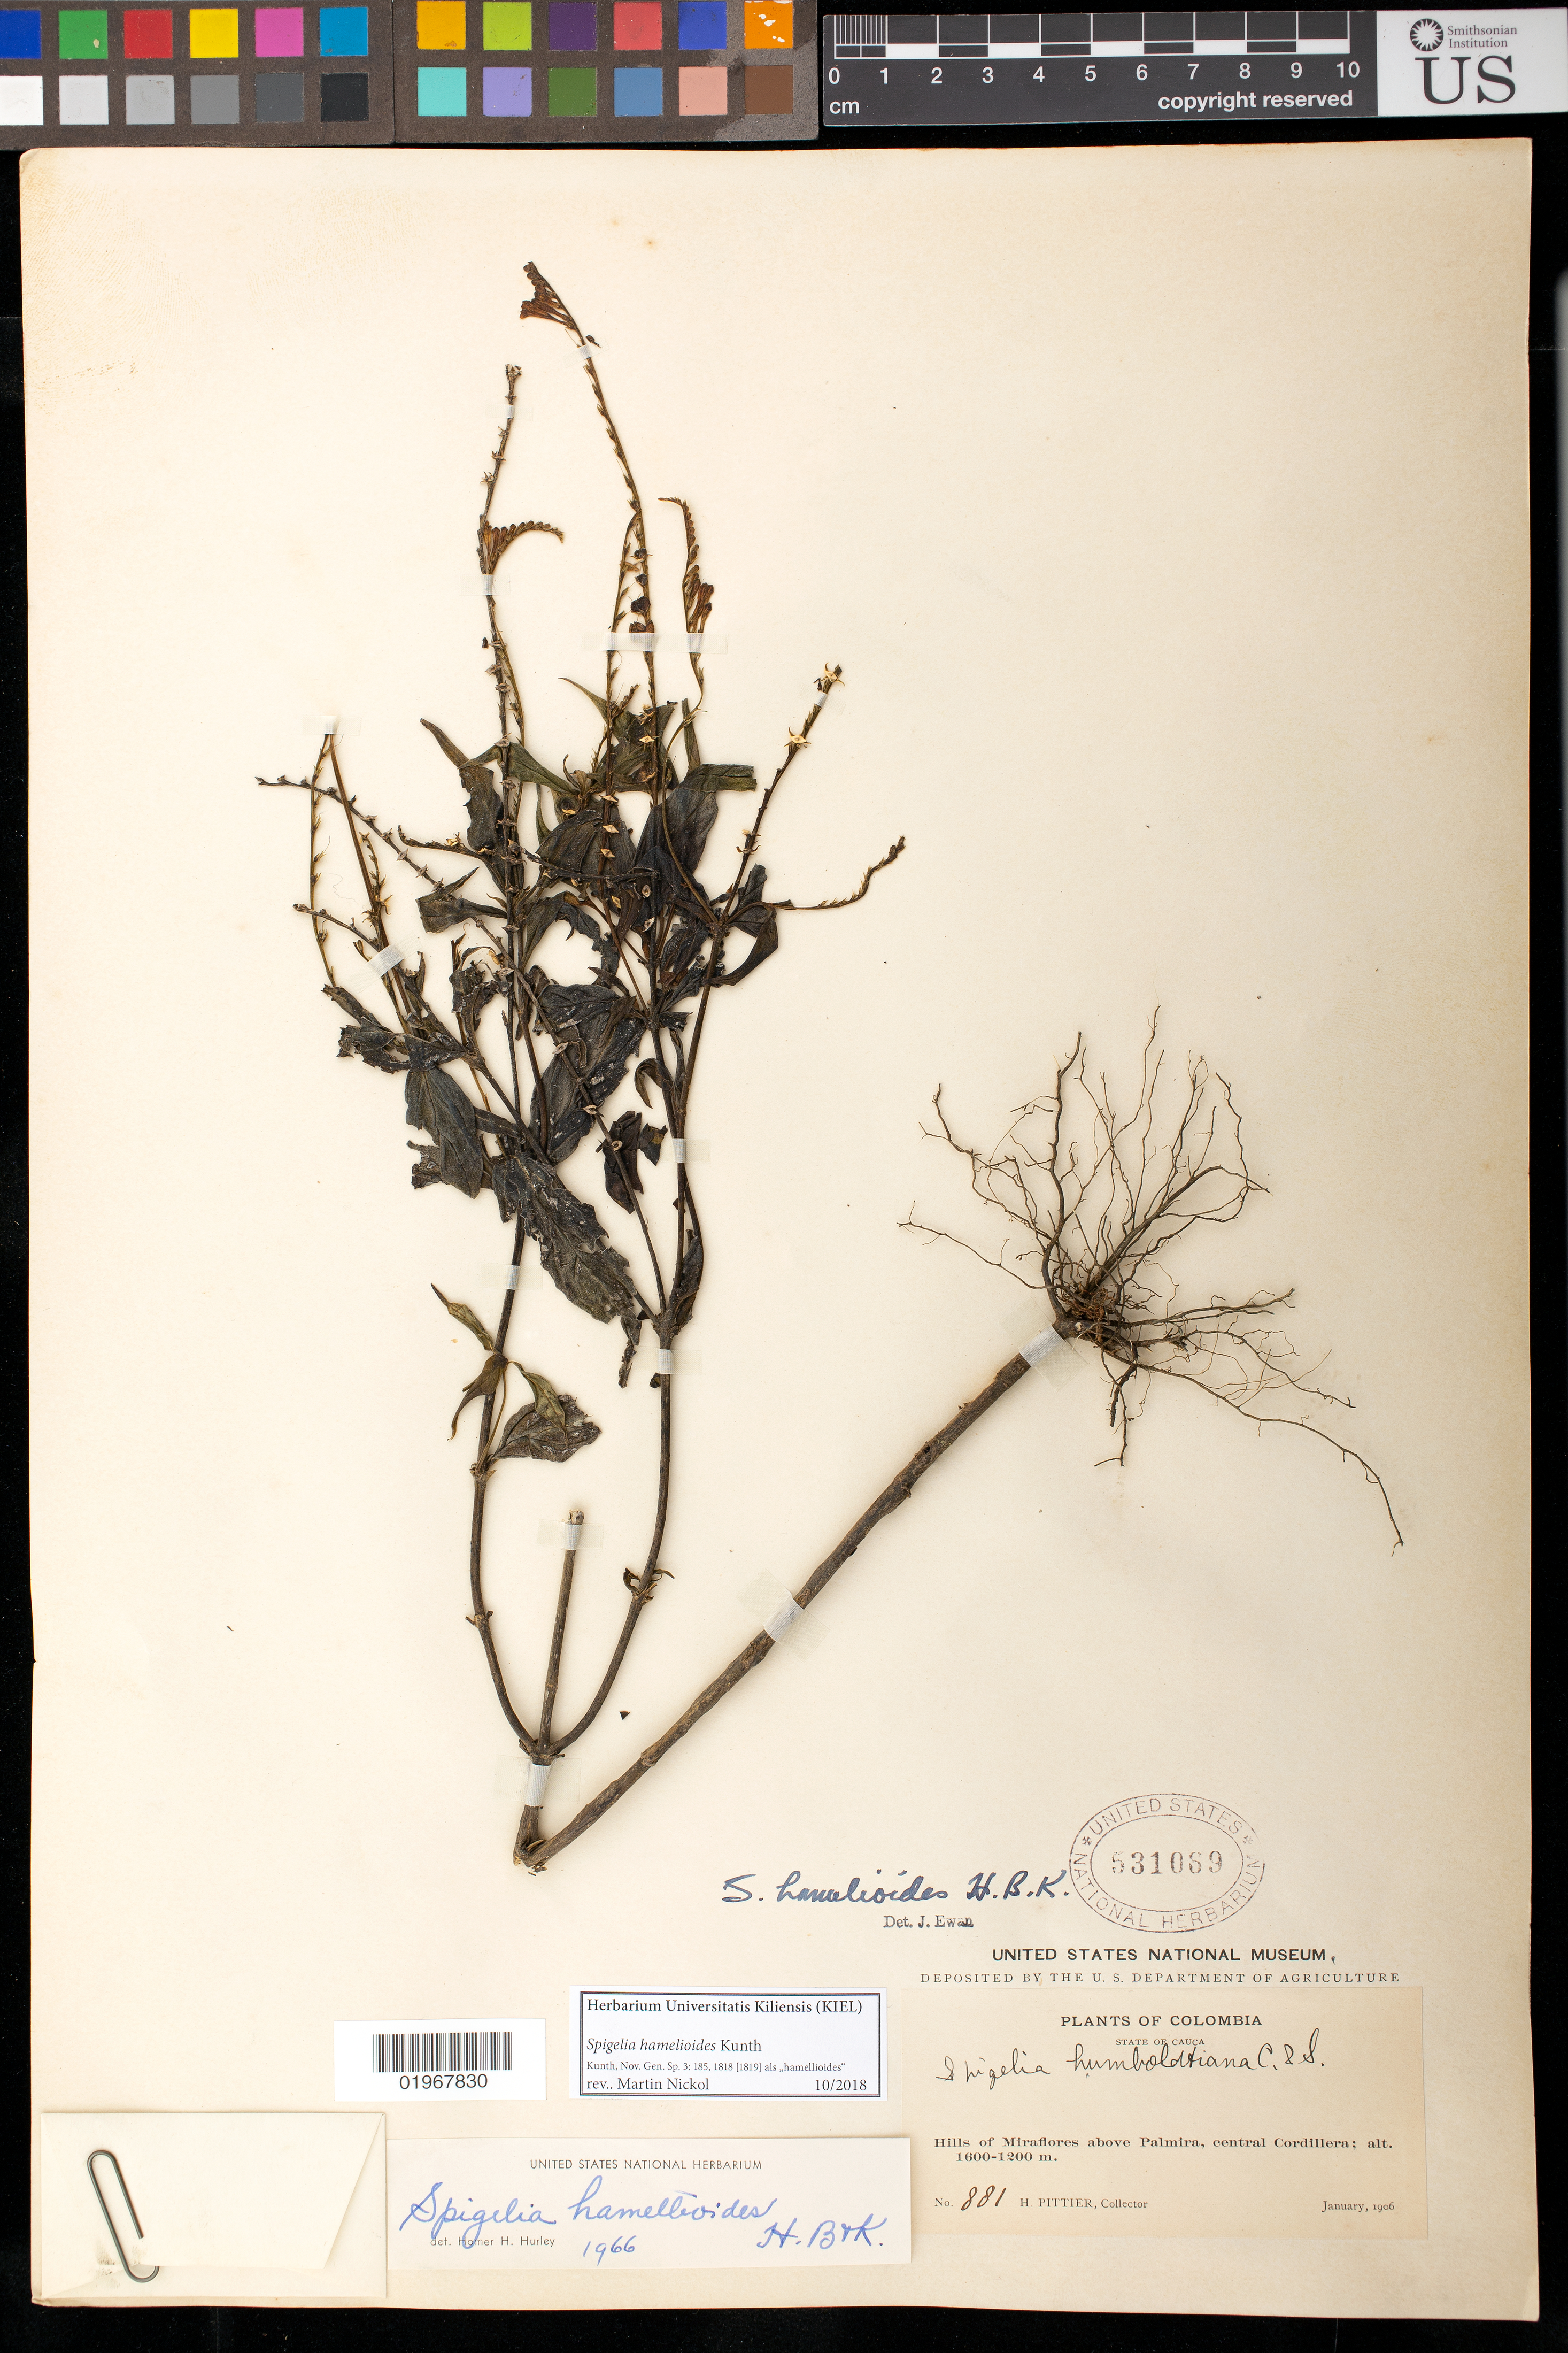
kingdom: Plantae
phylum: Tracheophyta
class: Magnoliopsida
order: Gentianales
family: Loganiaceae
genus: Spigelia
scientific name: Spigelia hamelioides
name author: Kunth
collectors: H. F. Pittier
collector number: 881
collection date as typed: Jan 1906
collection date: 1906-01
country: Colombia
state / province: Cauca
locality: Hills at Miraflores, above Palmira, Central Cordillera.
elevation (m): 1200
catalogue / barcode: US 531069